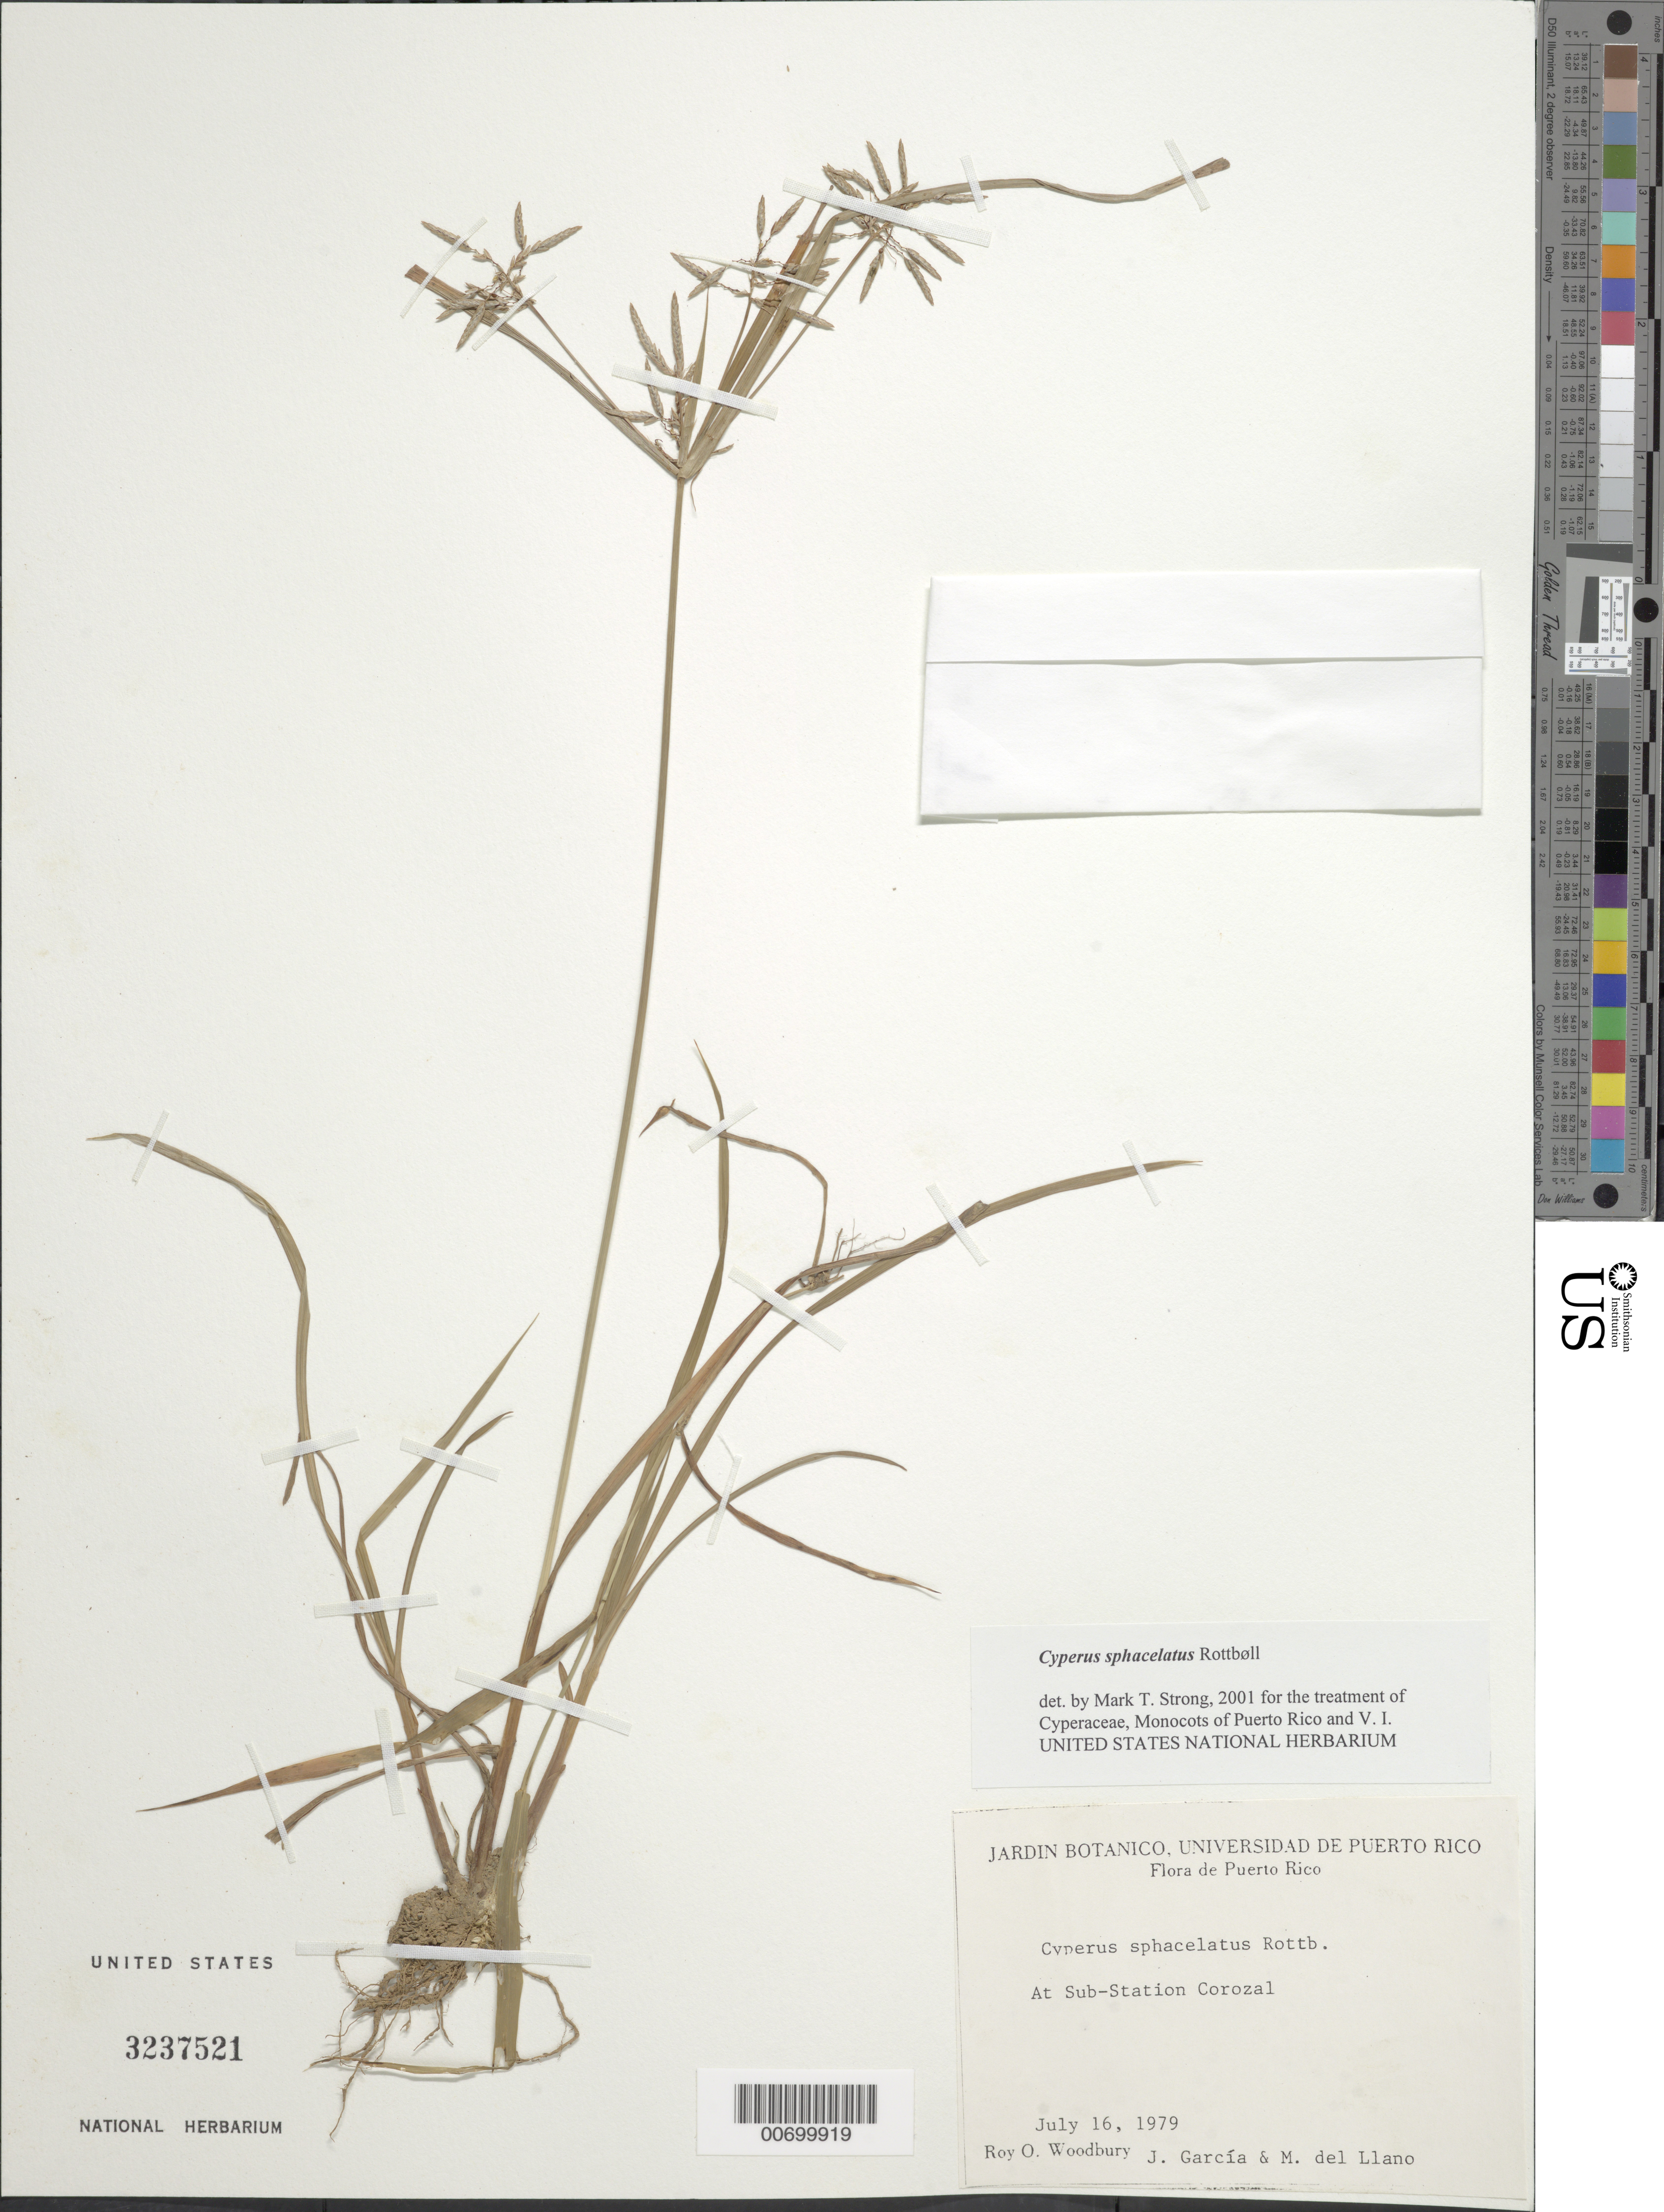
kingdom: Plantae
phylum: Tracheophyta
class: Liliopsida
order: Poales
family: Cyperaceae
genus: Cyperus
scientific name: Cyperus sphacelatus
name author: Rottb.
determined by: Strong, M. T., (US), Smithsonian Institution - National Museum of Natural History (UNITED STATES)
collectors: R. O. Woodbury, J. García & M. d. Llano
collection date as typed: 16 Jul 1979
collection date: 1979-07-16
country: Puerto Rico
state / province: Corozal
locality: At Sub-Station Corozal.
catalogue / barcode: US 3237521